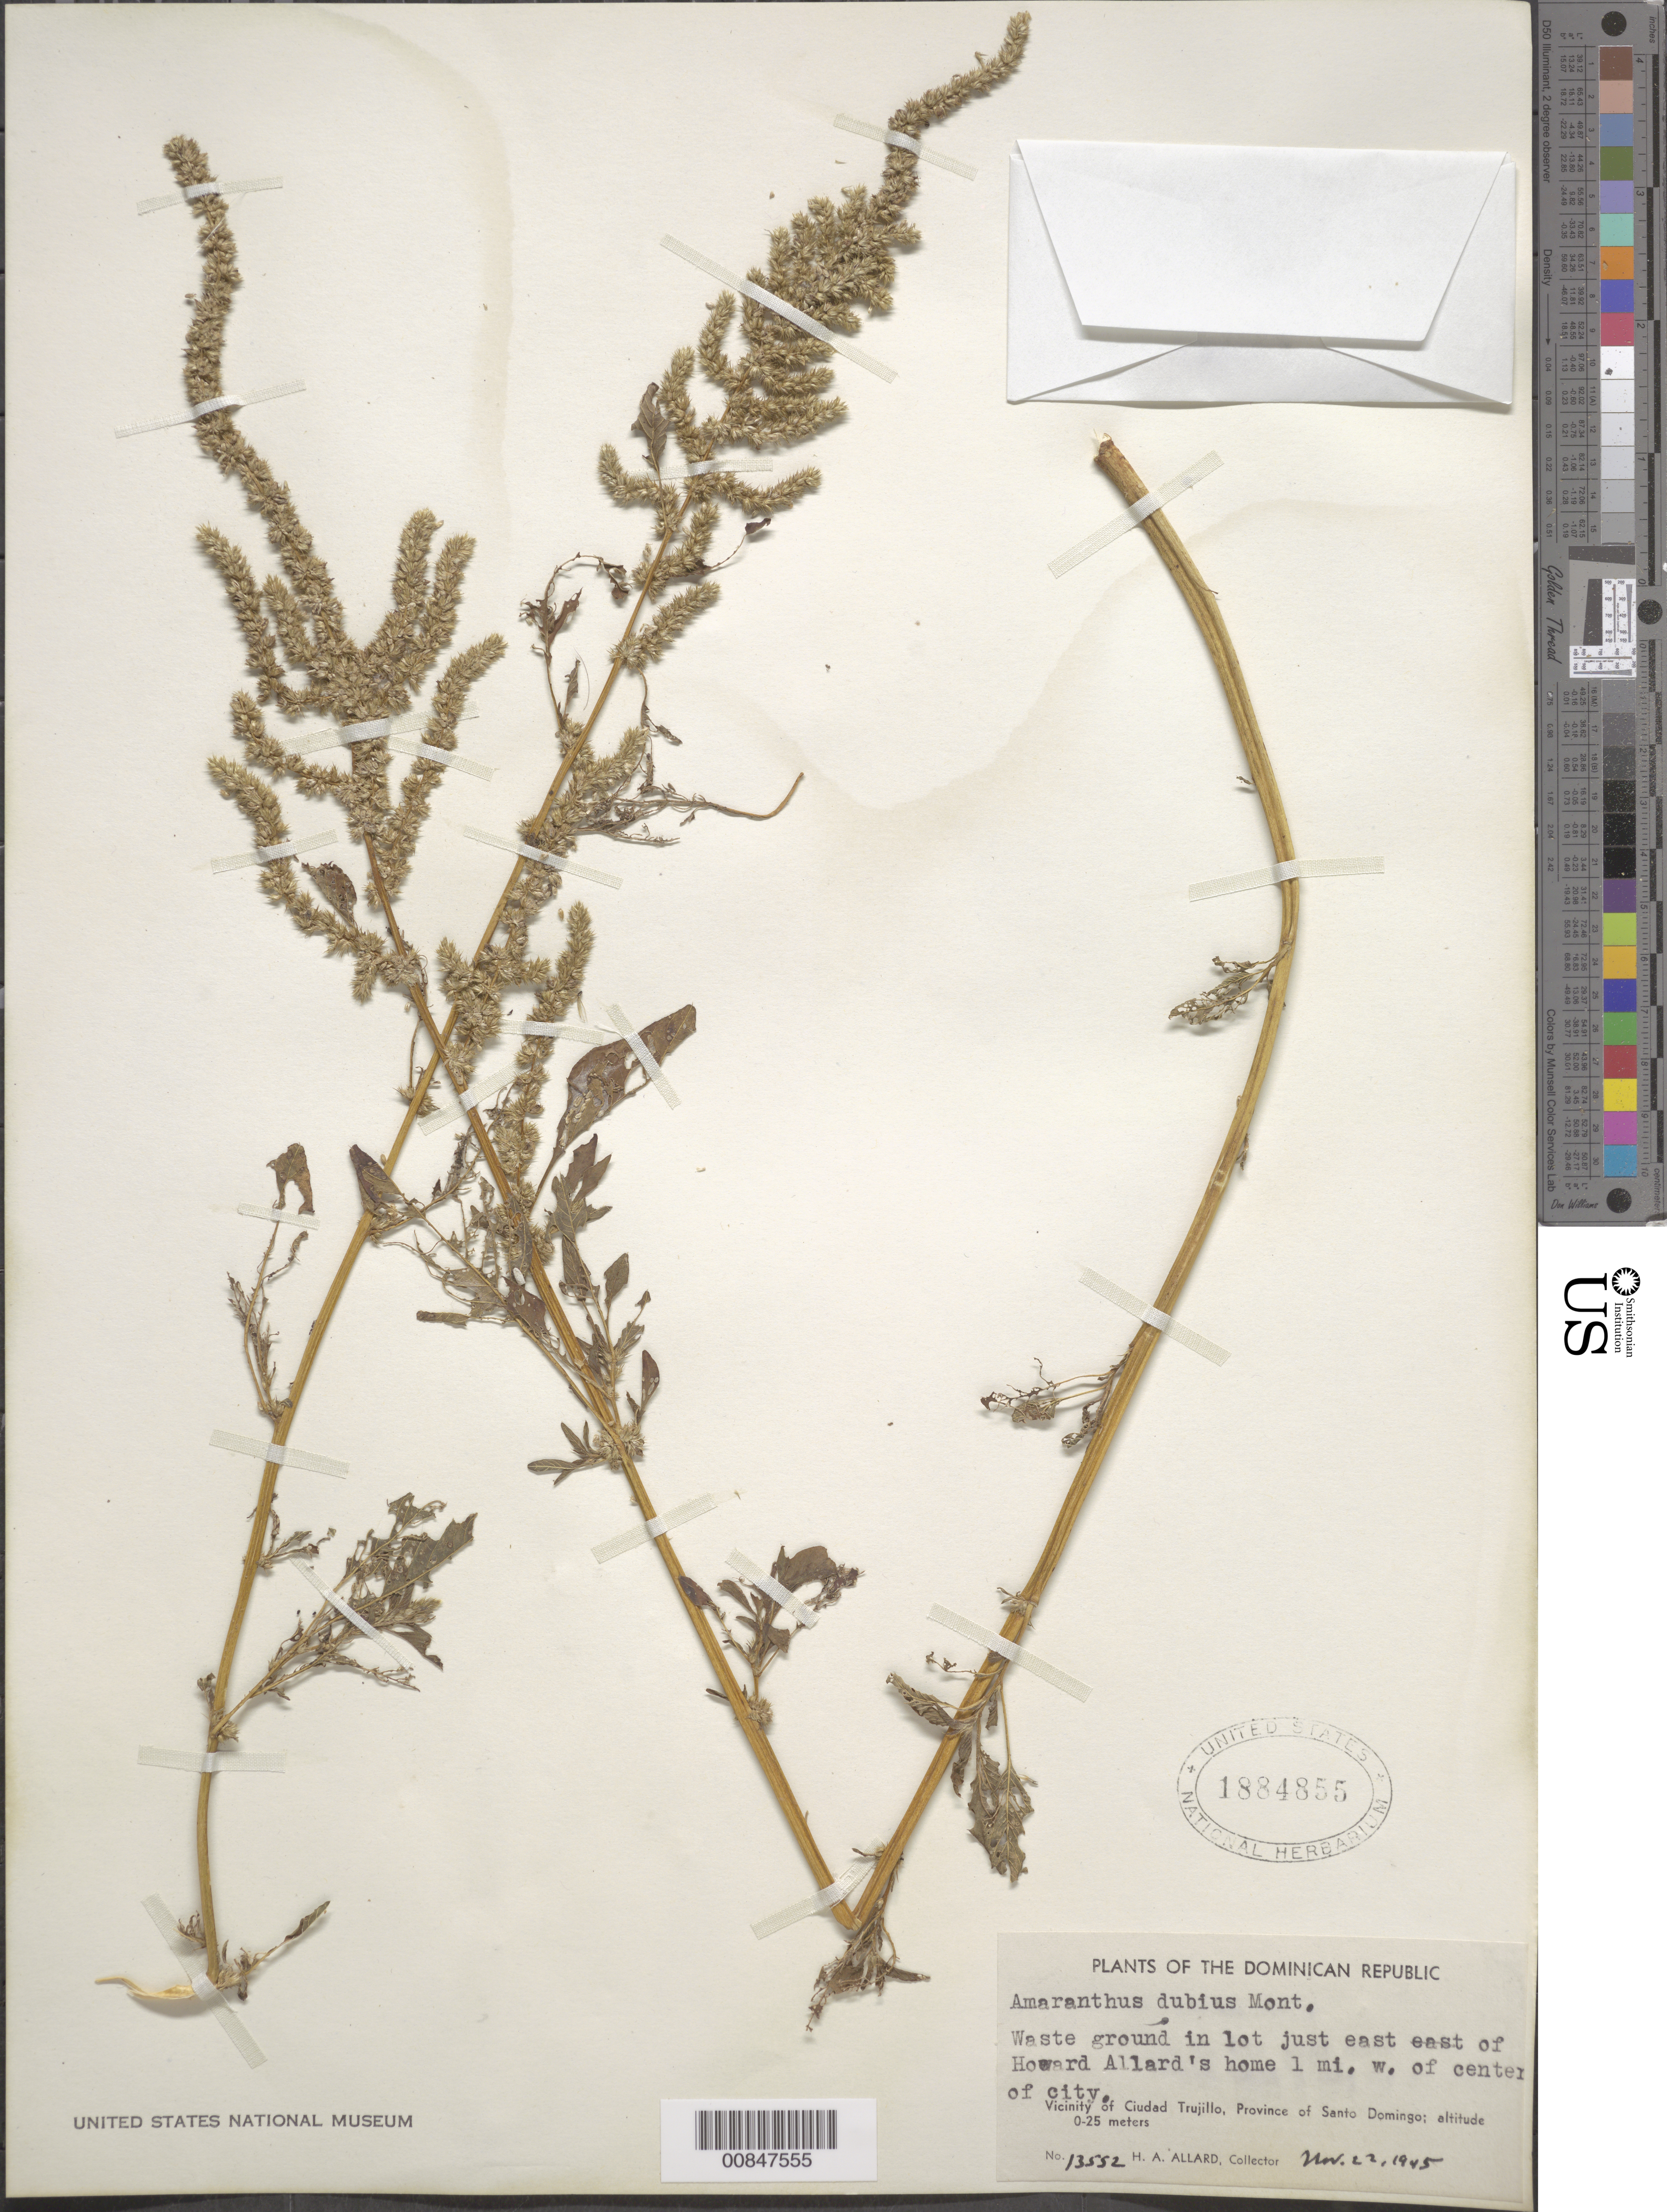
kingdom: Plantae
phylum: Tracheophyta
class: Magnoliopsida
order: Caryophyllales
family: Amaranthaceae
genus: Amaranthus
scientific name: Amaranthus dubius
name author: Mart. ex Thell.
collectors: H. A. Allard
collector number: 13552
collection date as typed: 22 Nov 1945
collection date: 1945-11-22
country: Dominican Republic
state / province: Distrito Nacional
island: Hispaniola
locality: Vicinity of Ciudad trujillo, Province of Santo Domingo (obsolete). Waste ground in lot just east of Howard Allard's home, 1 mi. W of center of city.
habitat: Waste ground.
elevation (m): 0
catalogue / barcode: US 1884855